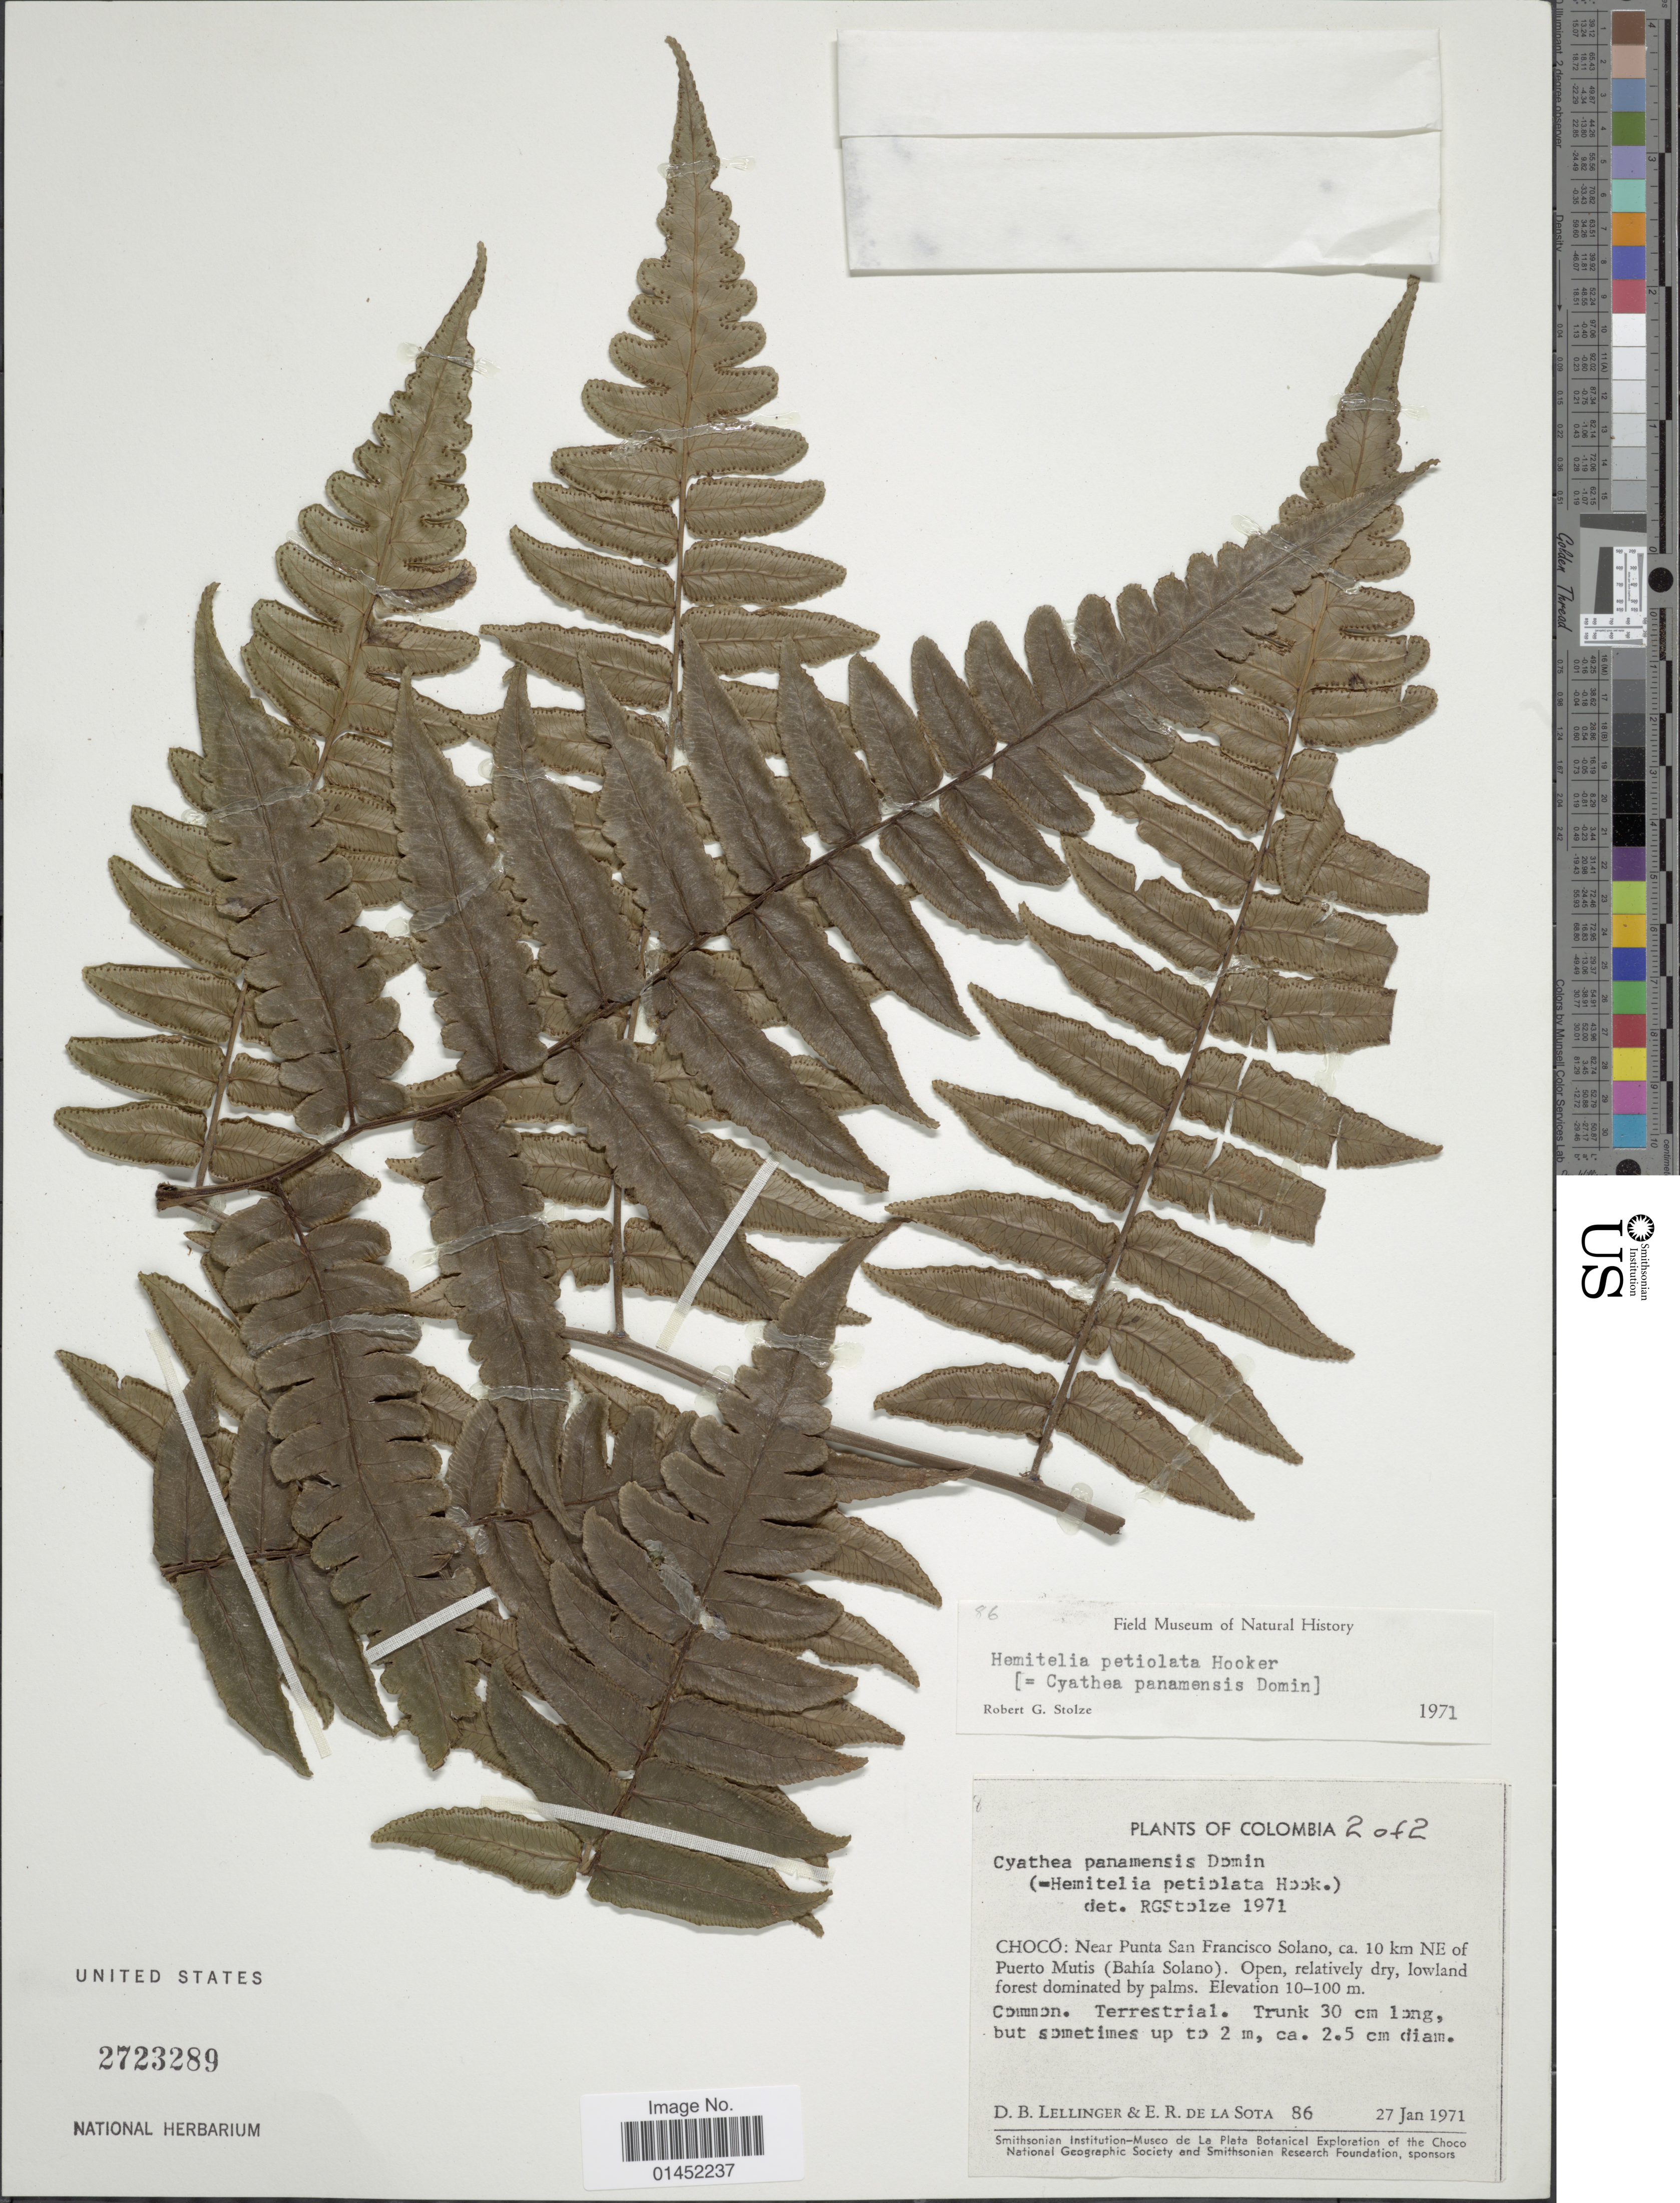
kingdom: Plantae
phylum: Tracheophyta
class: Polypodiopsida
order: Cyatheales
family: Cyatheaceae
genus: Cyathea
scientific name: Cyathea petiolata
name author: (Hook.) R.M. Tryon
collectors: D. B. Lellinger & E. R. de la Sota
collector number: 86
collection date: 1971-01-27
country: Colombia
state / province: Chocó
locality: Near Punta San Francisco Solano, ca 10 km NE of Puerto Mutis (Bahía Solano)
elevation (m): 10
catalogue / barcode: US 2723289